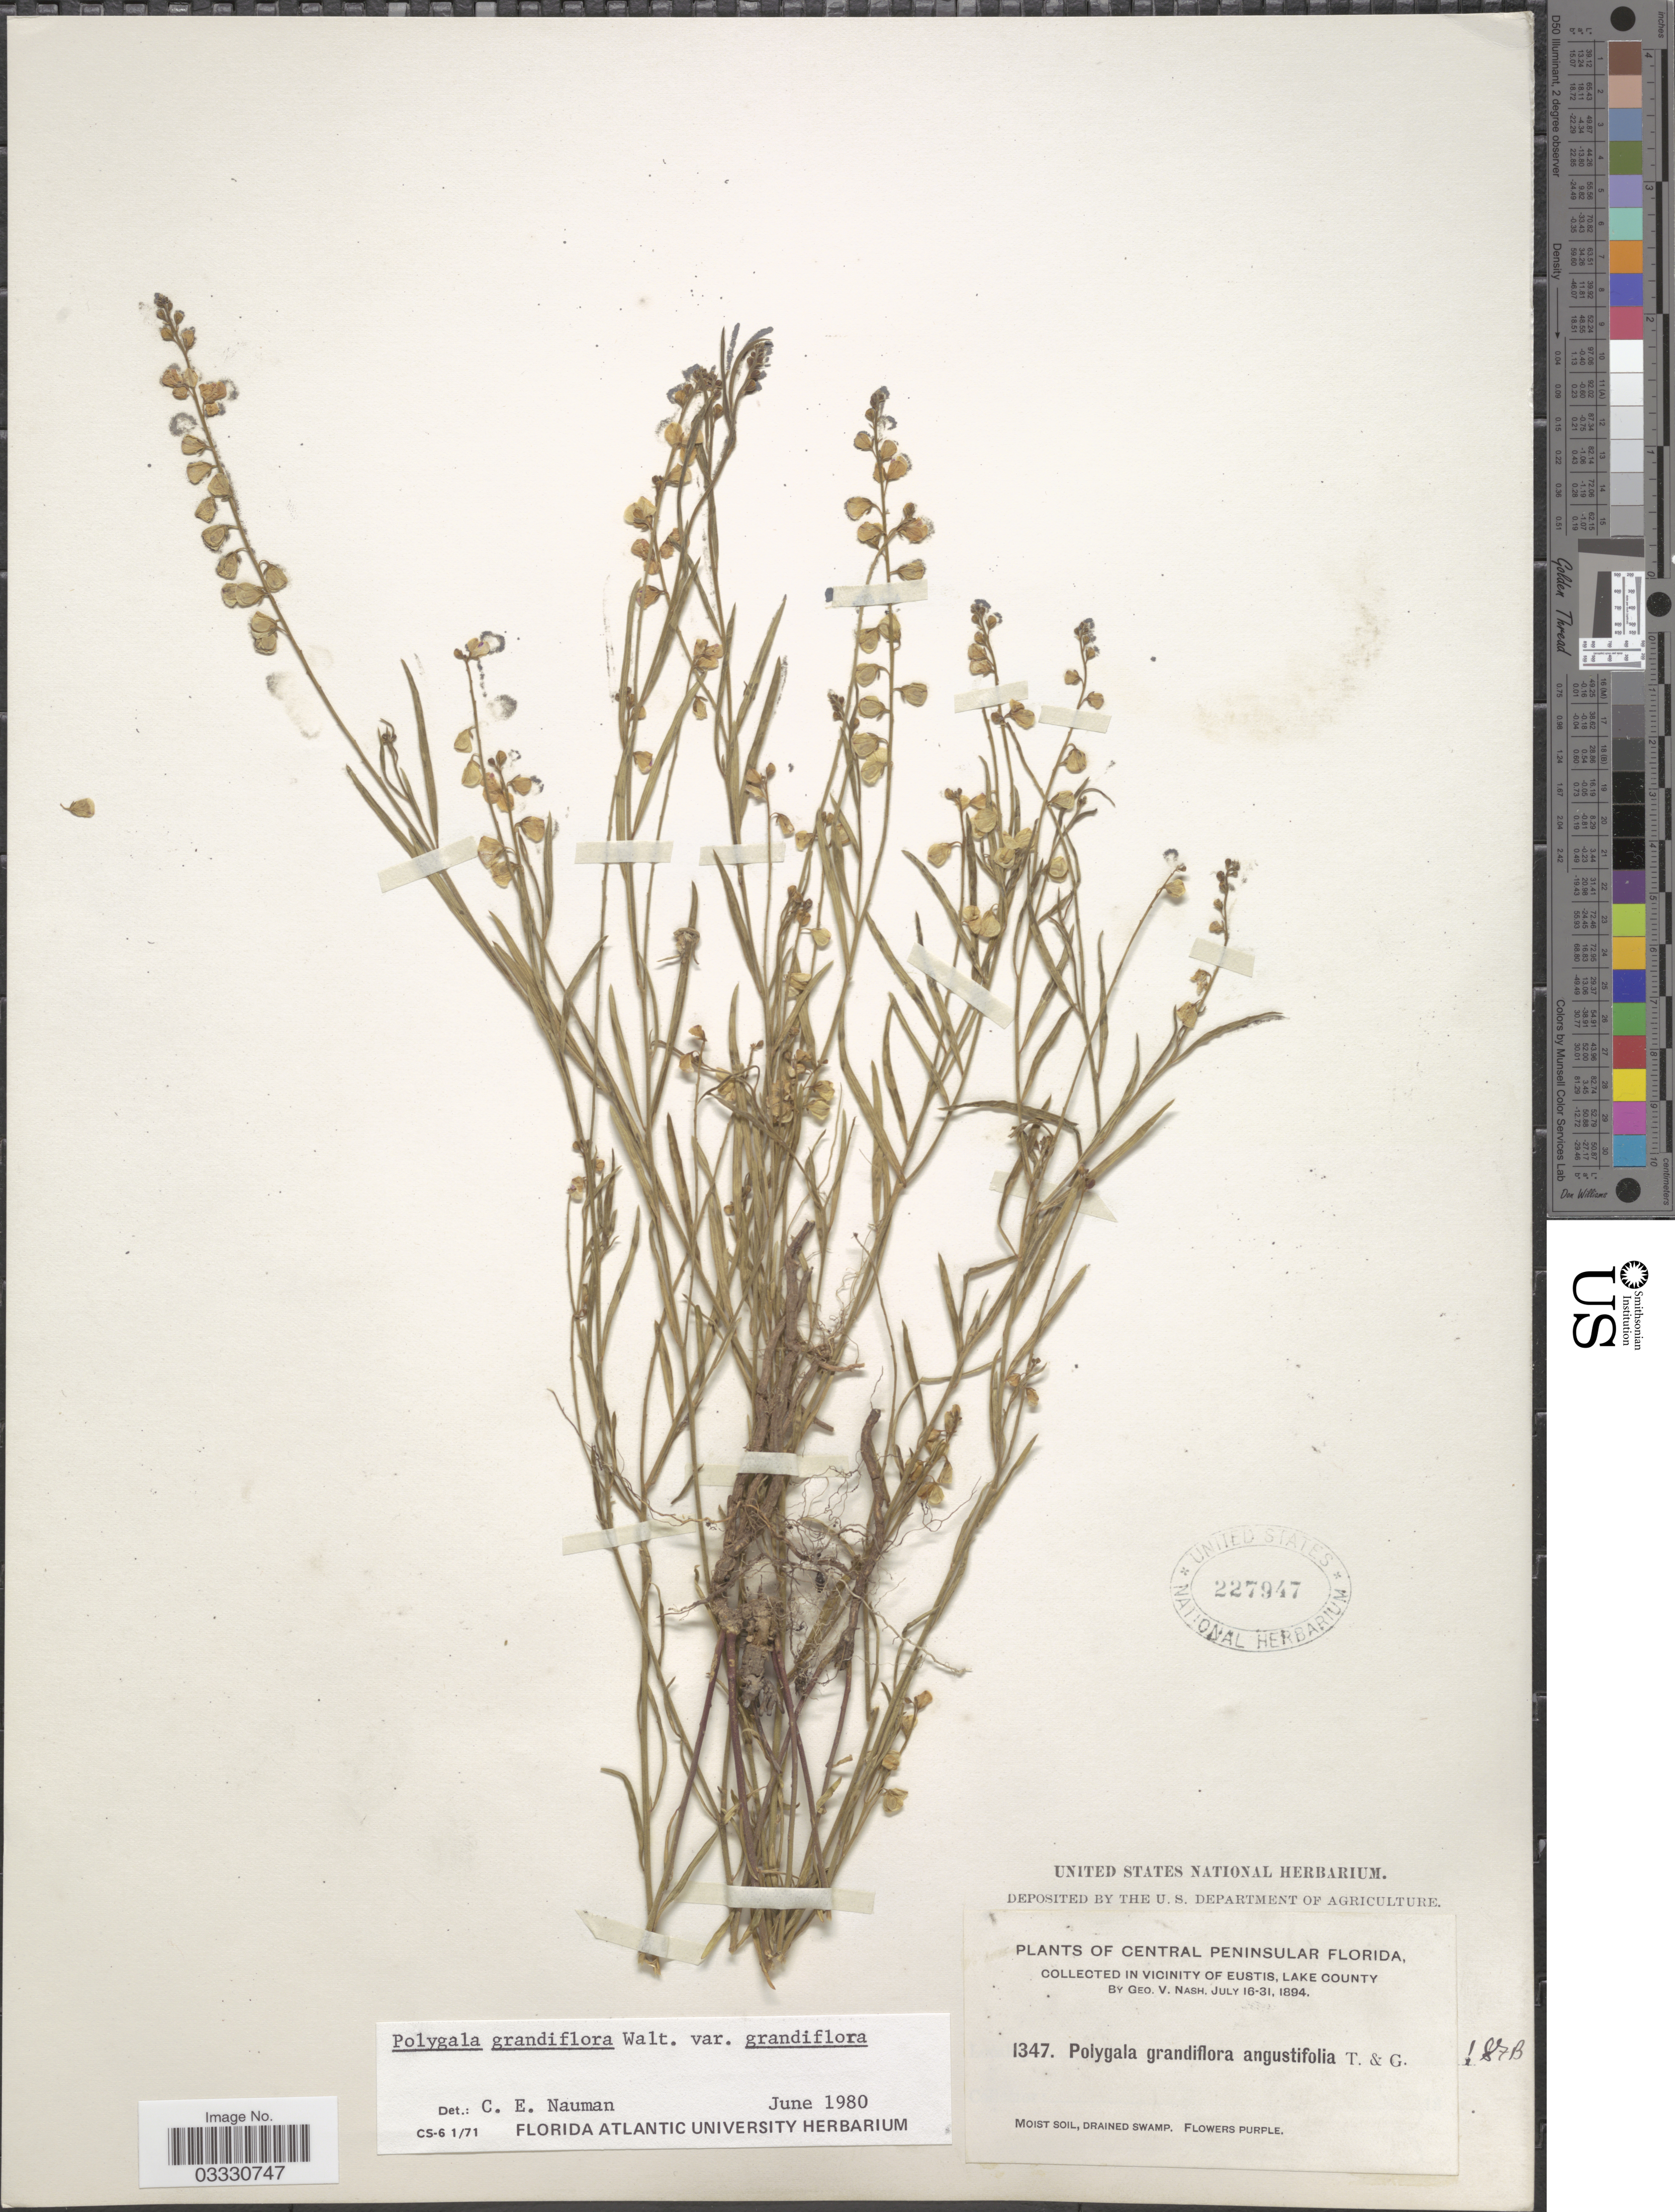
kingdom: Plantae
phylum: Tracheophyta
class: Magnoliopsida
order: Fabales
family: Polygalaceae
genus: Asemeia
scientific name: Asemeia grandiflora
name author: (Walter) Small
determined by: Strong, Mark T., (BOT), Smithsonian Institution - National Museum of Natural History (UNITED STATES)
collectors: G. V. Nash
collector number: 1347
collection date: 1894-07-16/1894-07-31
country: United States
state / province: Florida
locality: Central Peninsular Florida, in vicinity of Eustis, Lake County.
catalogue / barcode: US 227947